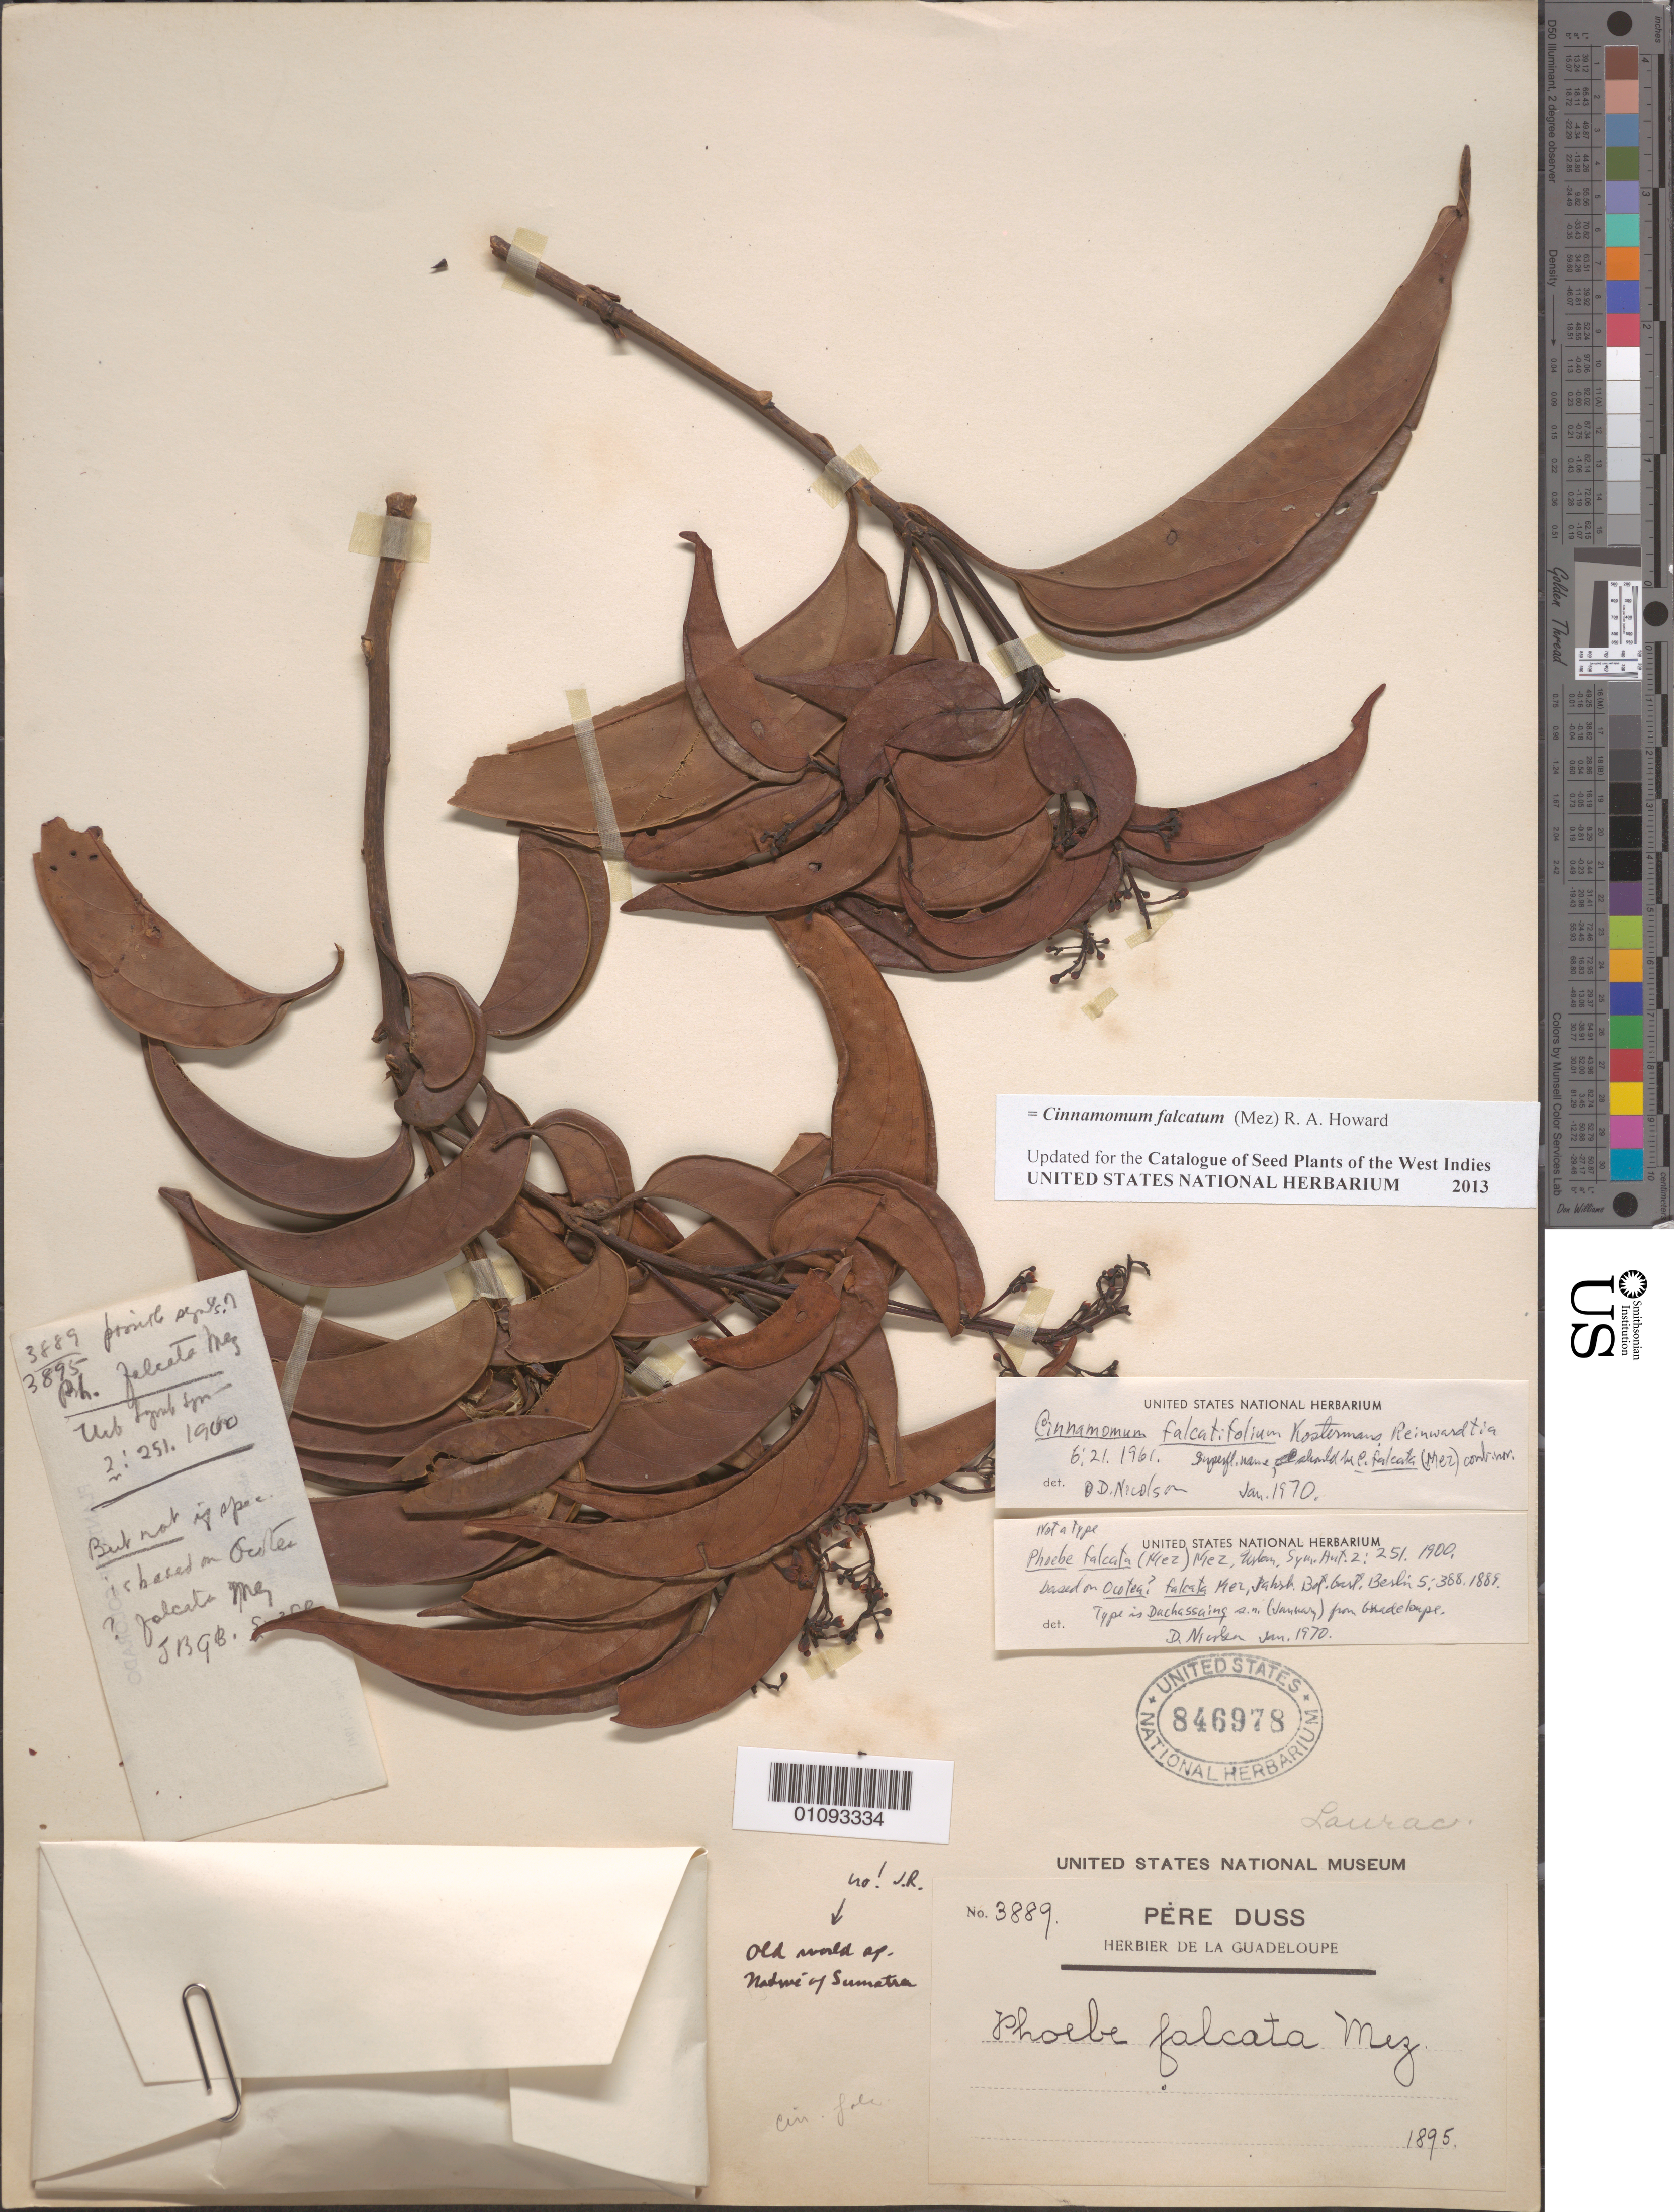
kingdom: Plantae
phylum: Tracheophyta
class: Magnoliopsida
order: Laurales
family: Lauraceae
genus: Cinnamomum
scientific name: Cinnamomum falcatum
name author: (Mez) R.A. Howard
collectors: Père Duss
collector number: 3889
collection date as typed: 1895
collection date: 1895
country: Guadeloupe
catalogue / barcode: US 846978